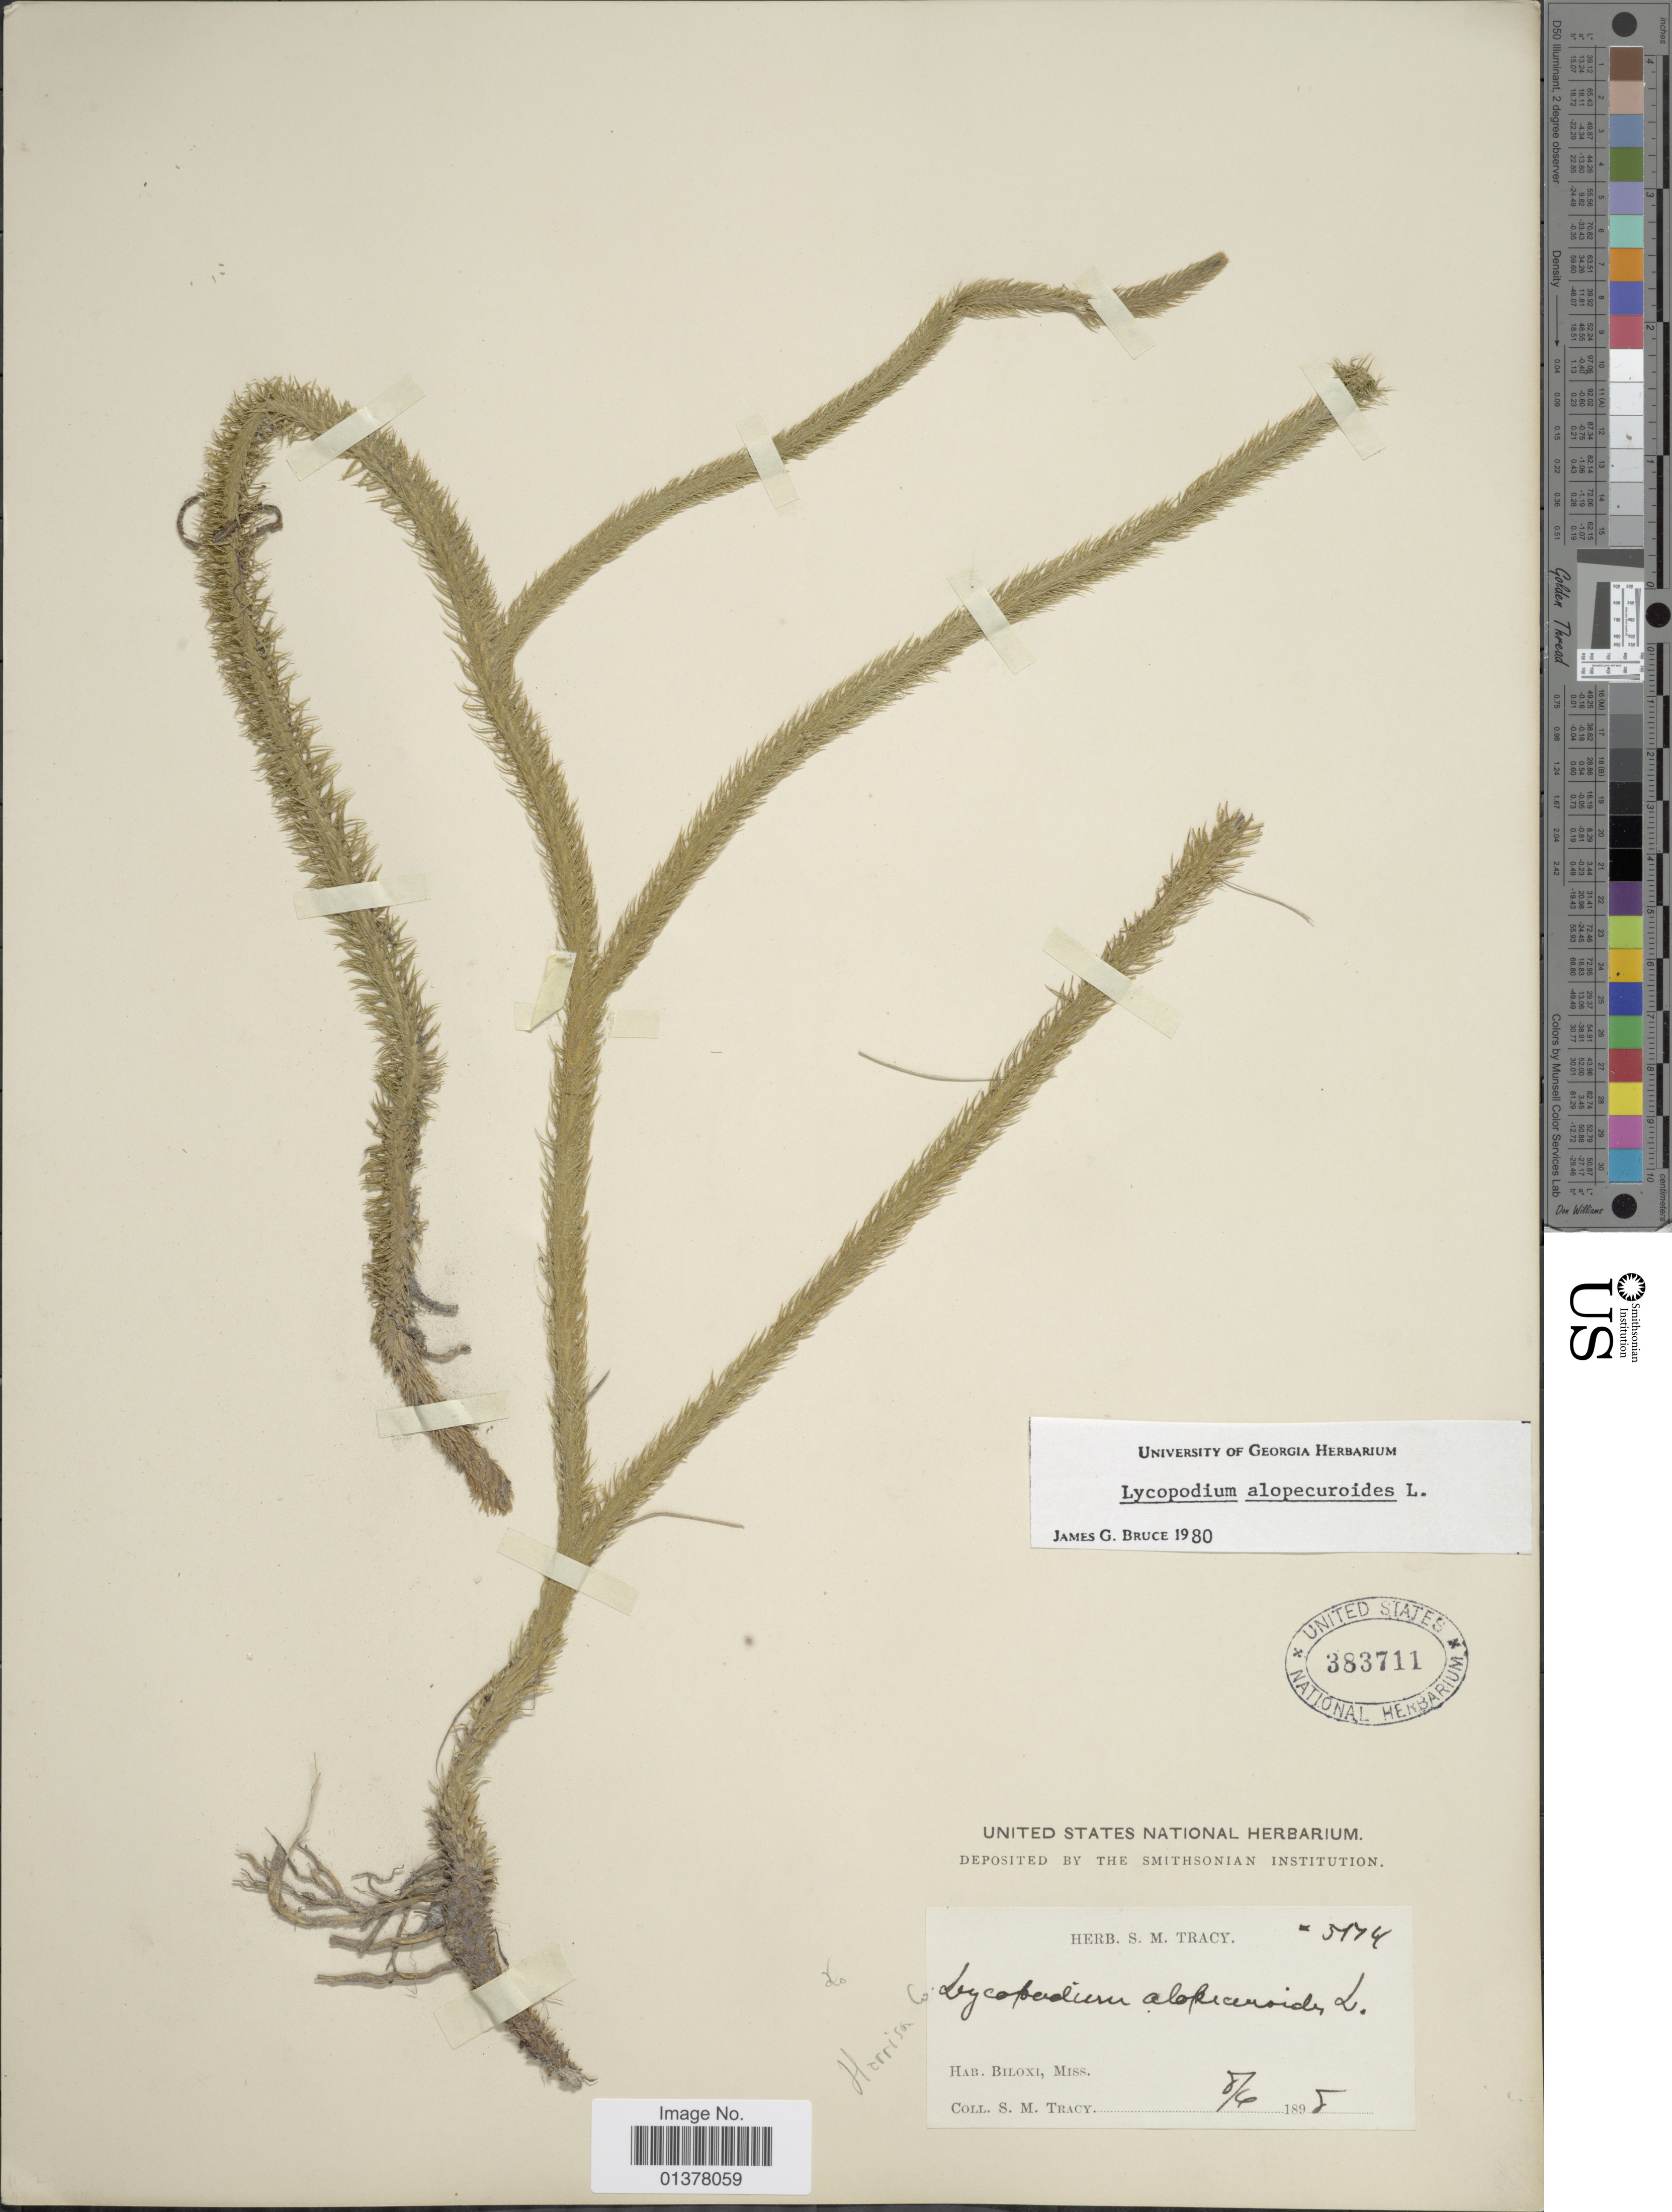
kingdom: Plantae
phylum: Tracheophyta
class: Lycopodiopsida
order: Lycopodiales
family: Lycopodiaceae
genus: Lycopodiella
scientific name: Lycopodiella alopecuroides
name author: (L.) Cranfill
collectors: S. M. Tracy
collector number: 5514*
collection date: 1898-06-08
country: United States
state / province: Mississippi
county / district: Harrison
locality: Biloxi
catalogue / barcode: US 383711